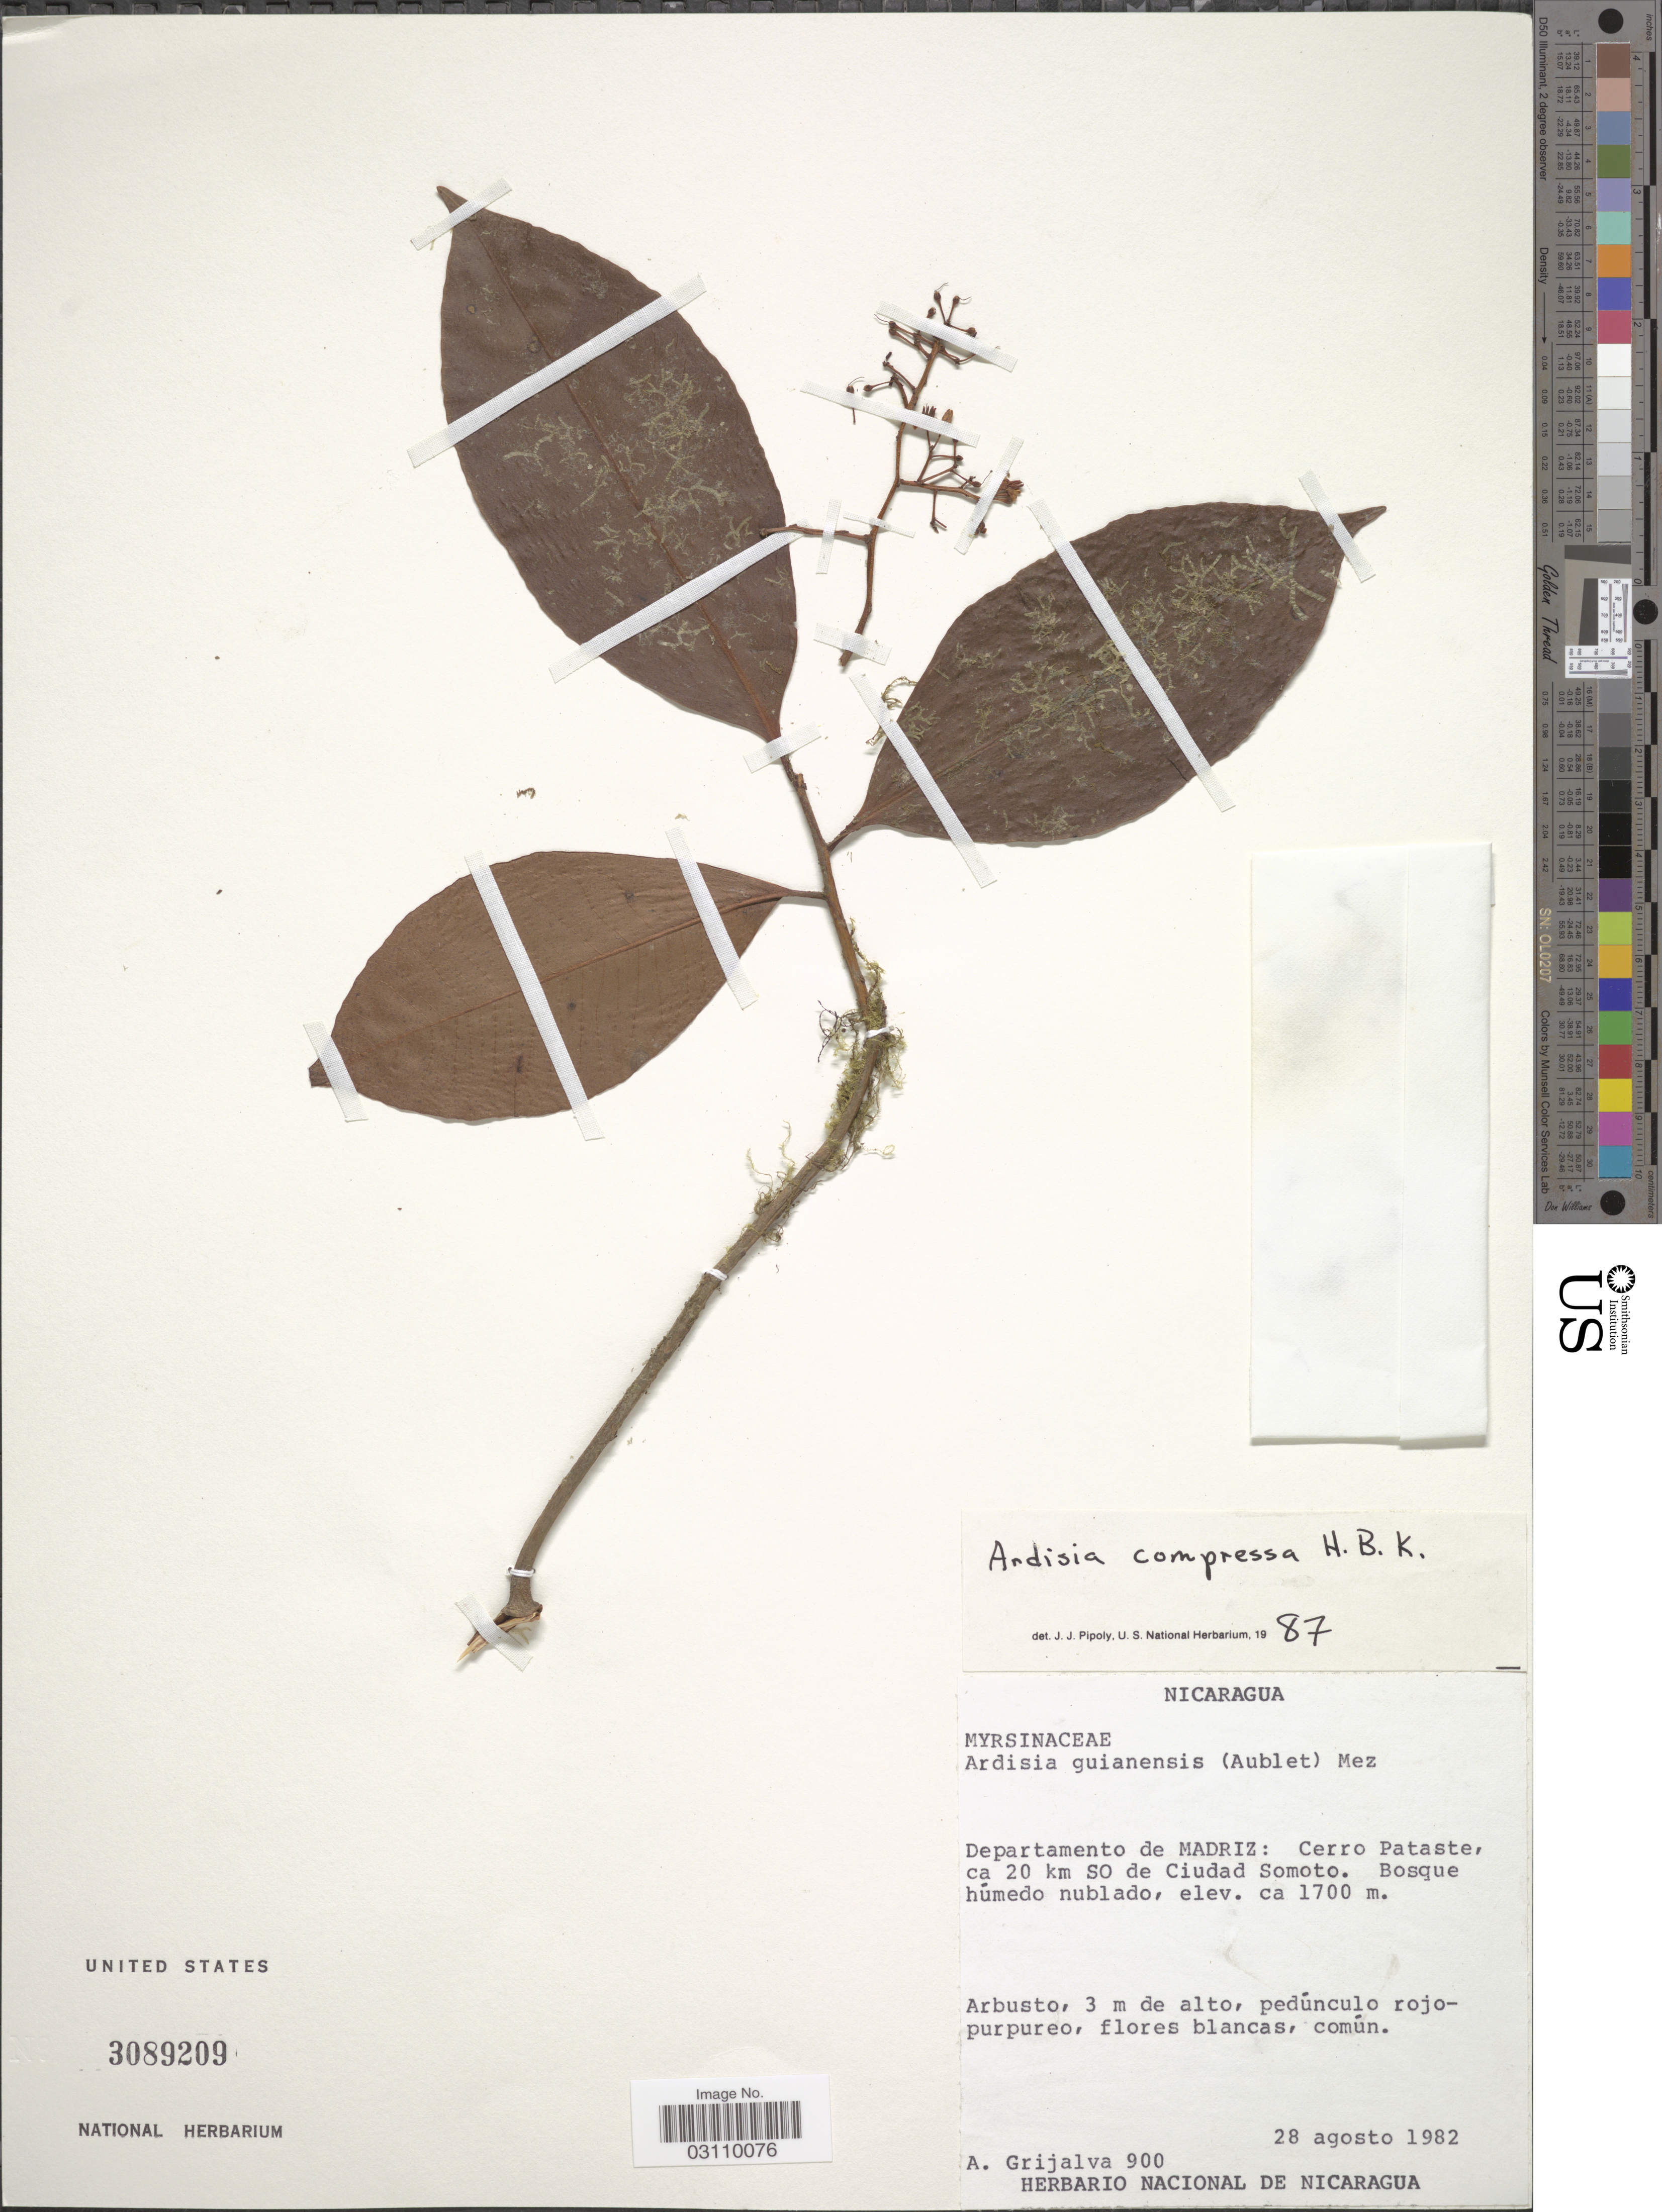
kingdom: Plantae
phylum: Tracheophyta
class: Magnoliopsida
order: Ericales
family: Primulaceae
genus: Ardisia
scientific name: Ardisia compressa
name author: Kunth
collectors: A. Grijalva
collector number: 900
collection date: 1982-08-28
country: Nicaragua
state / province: Madriz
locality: Departamento de Madriz: Cerro Pataste, ca 20 km SO de Ciudad Somoto.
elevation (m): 1700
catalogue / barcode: US 3089209